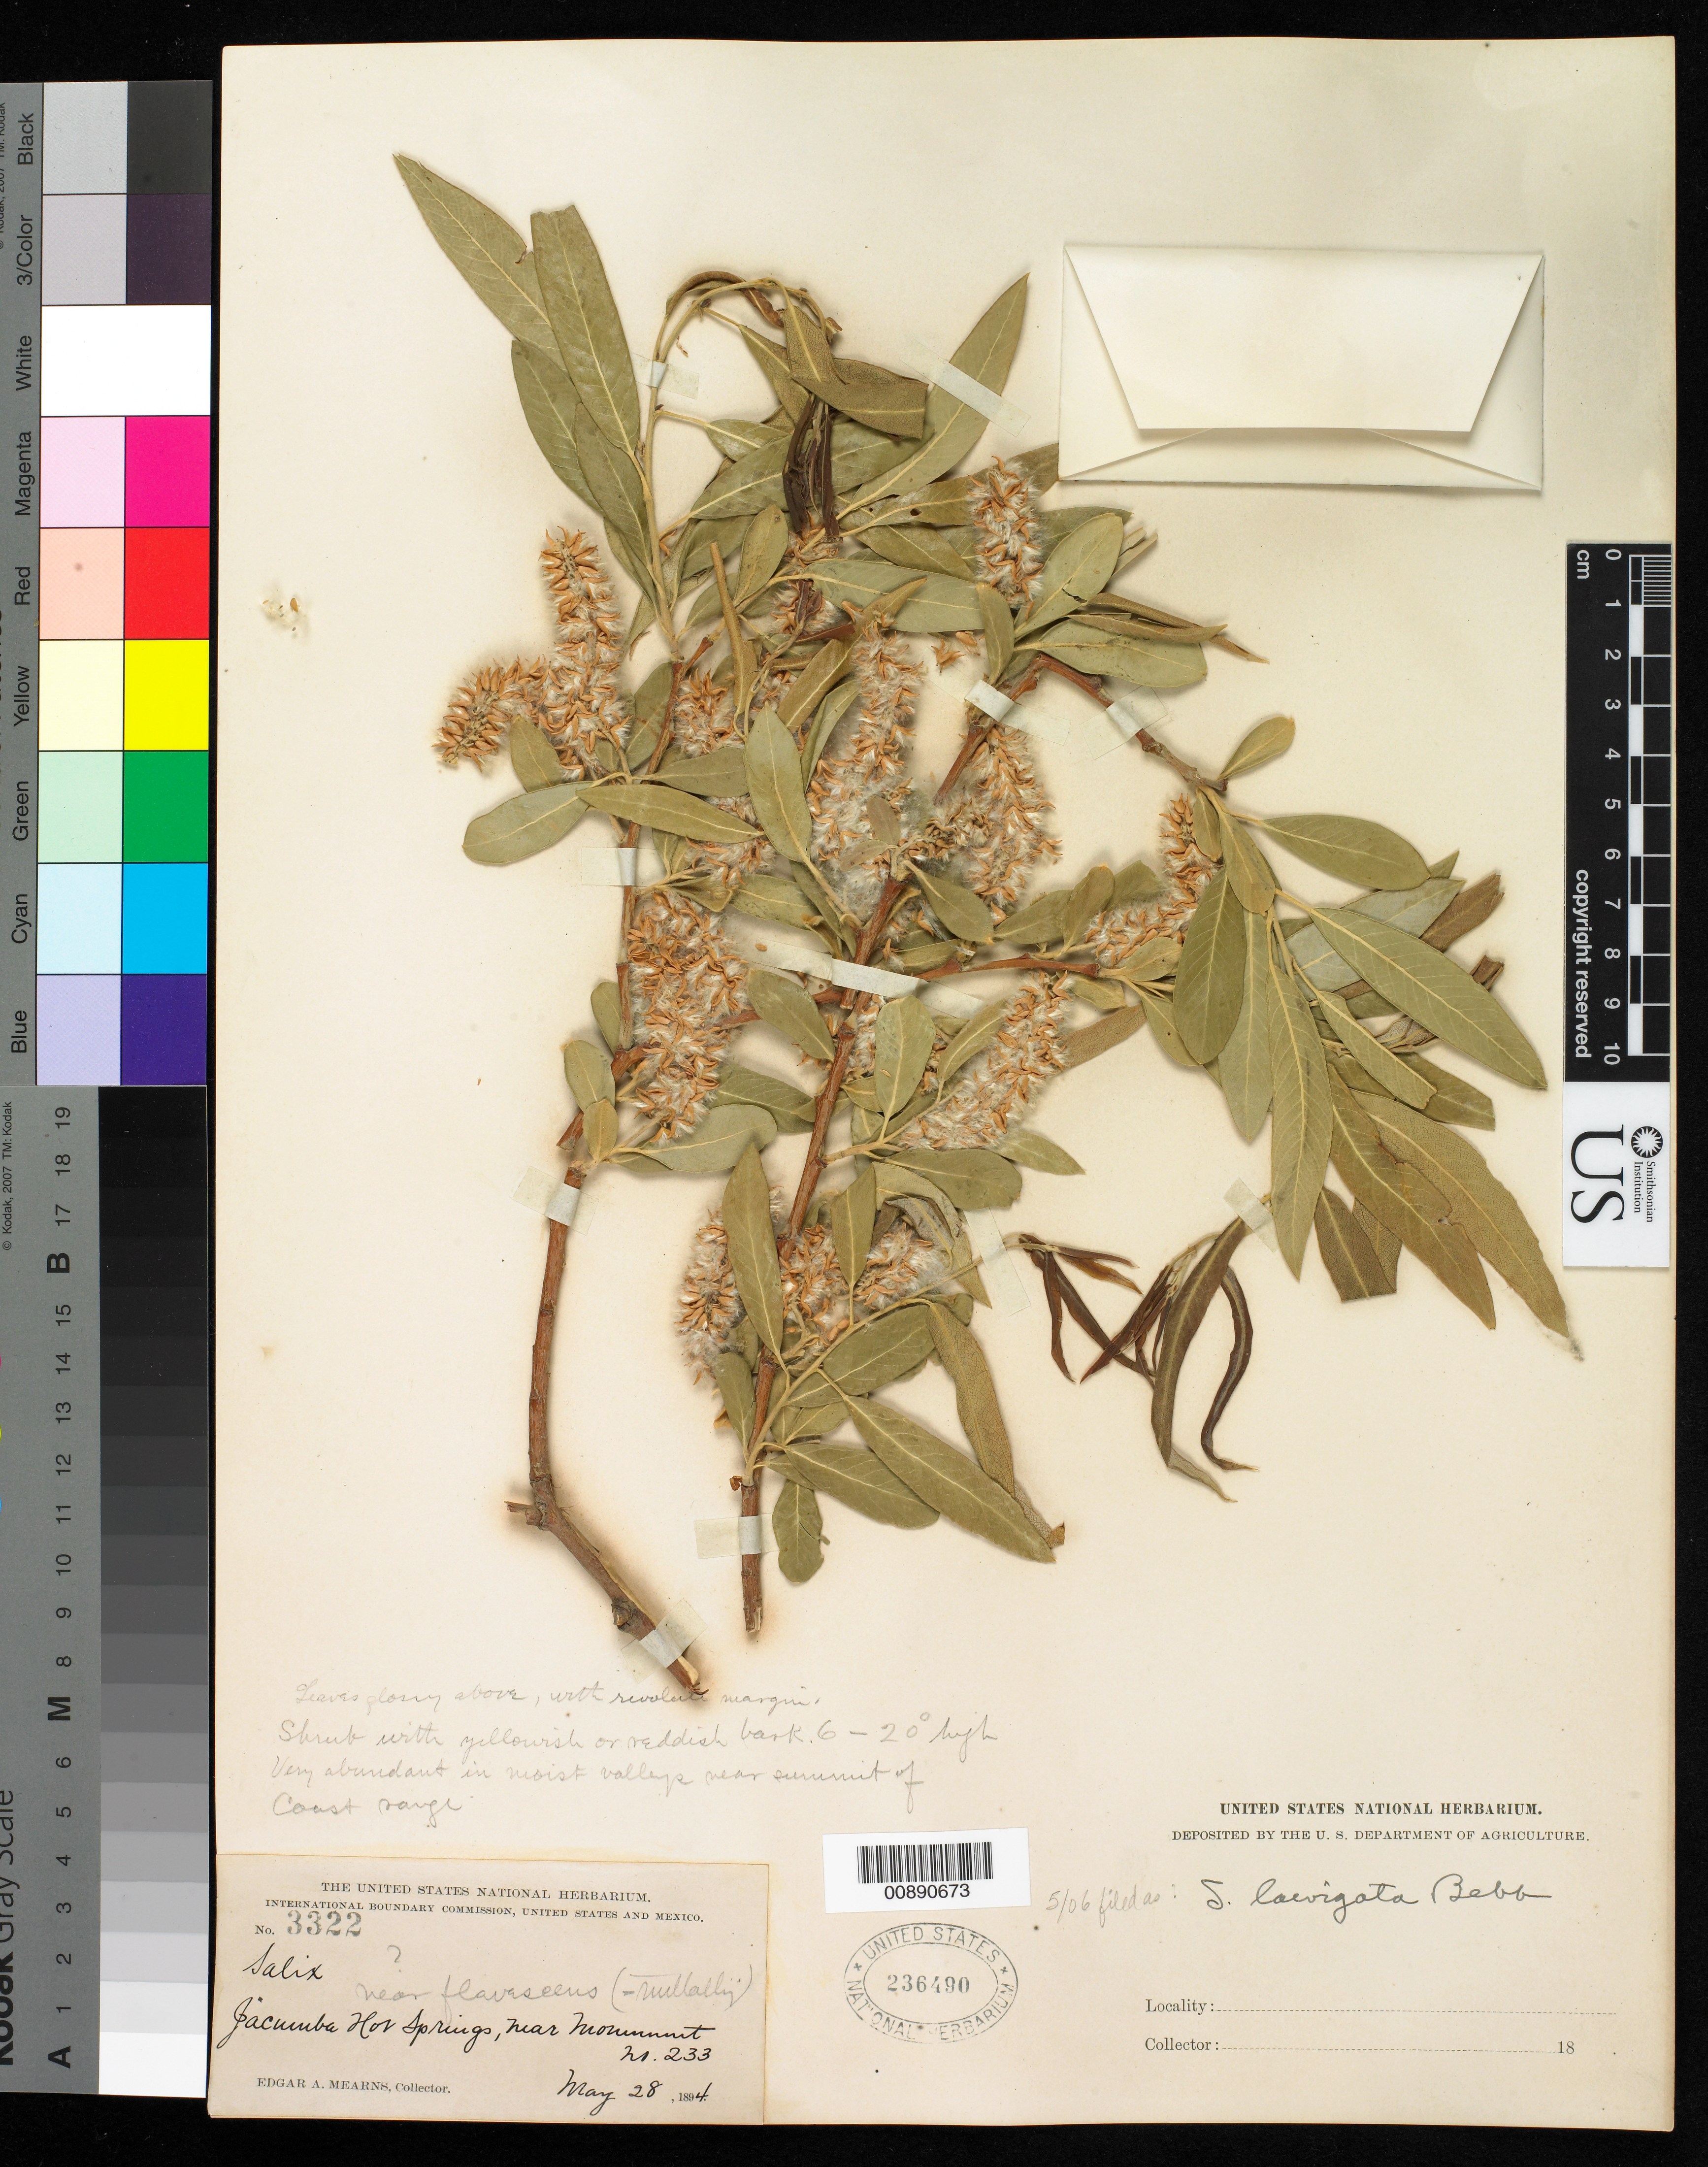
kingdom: Plantae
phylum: Tracheophyta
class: Magnoliopsida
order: Malpighiales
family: Salicaceae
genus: Salix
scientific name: Salix laevigata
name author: Bebb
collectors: E. A. Mearns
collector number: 3322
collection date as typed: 28 May 1894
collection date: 1894-05-28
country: United States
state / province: California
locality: Jacumba Hot Springs, near Monument no. 233.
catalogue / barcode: US 236490